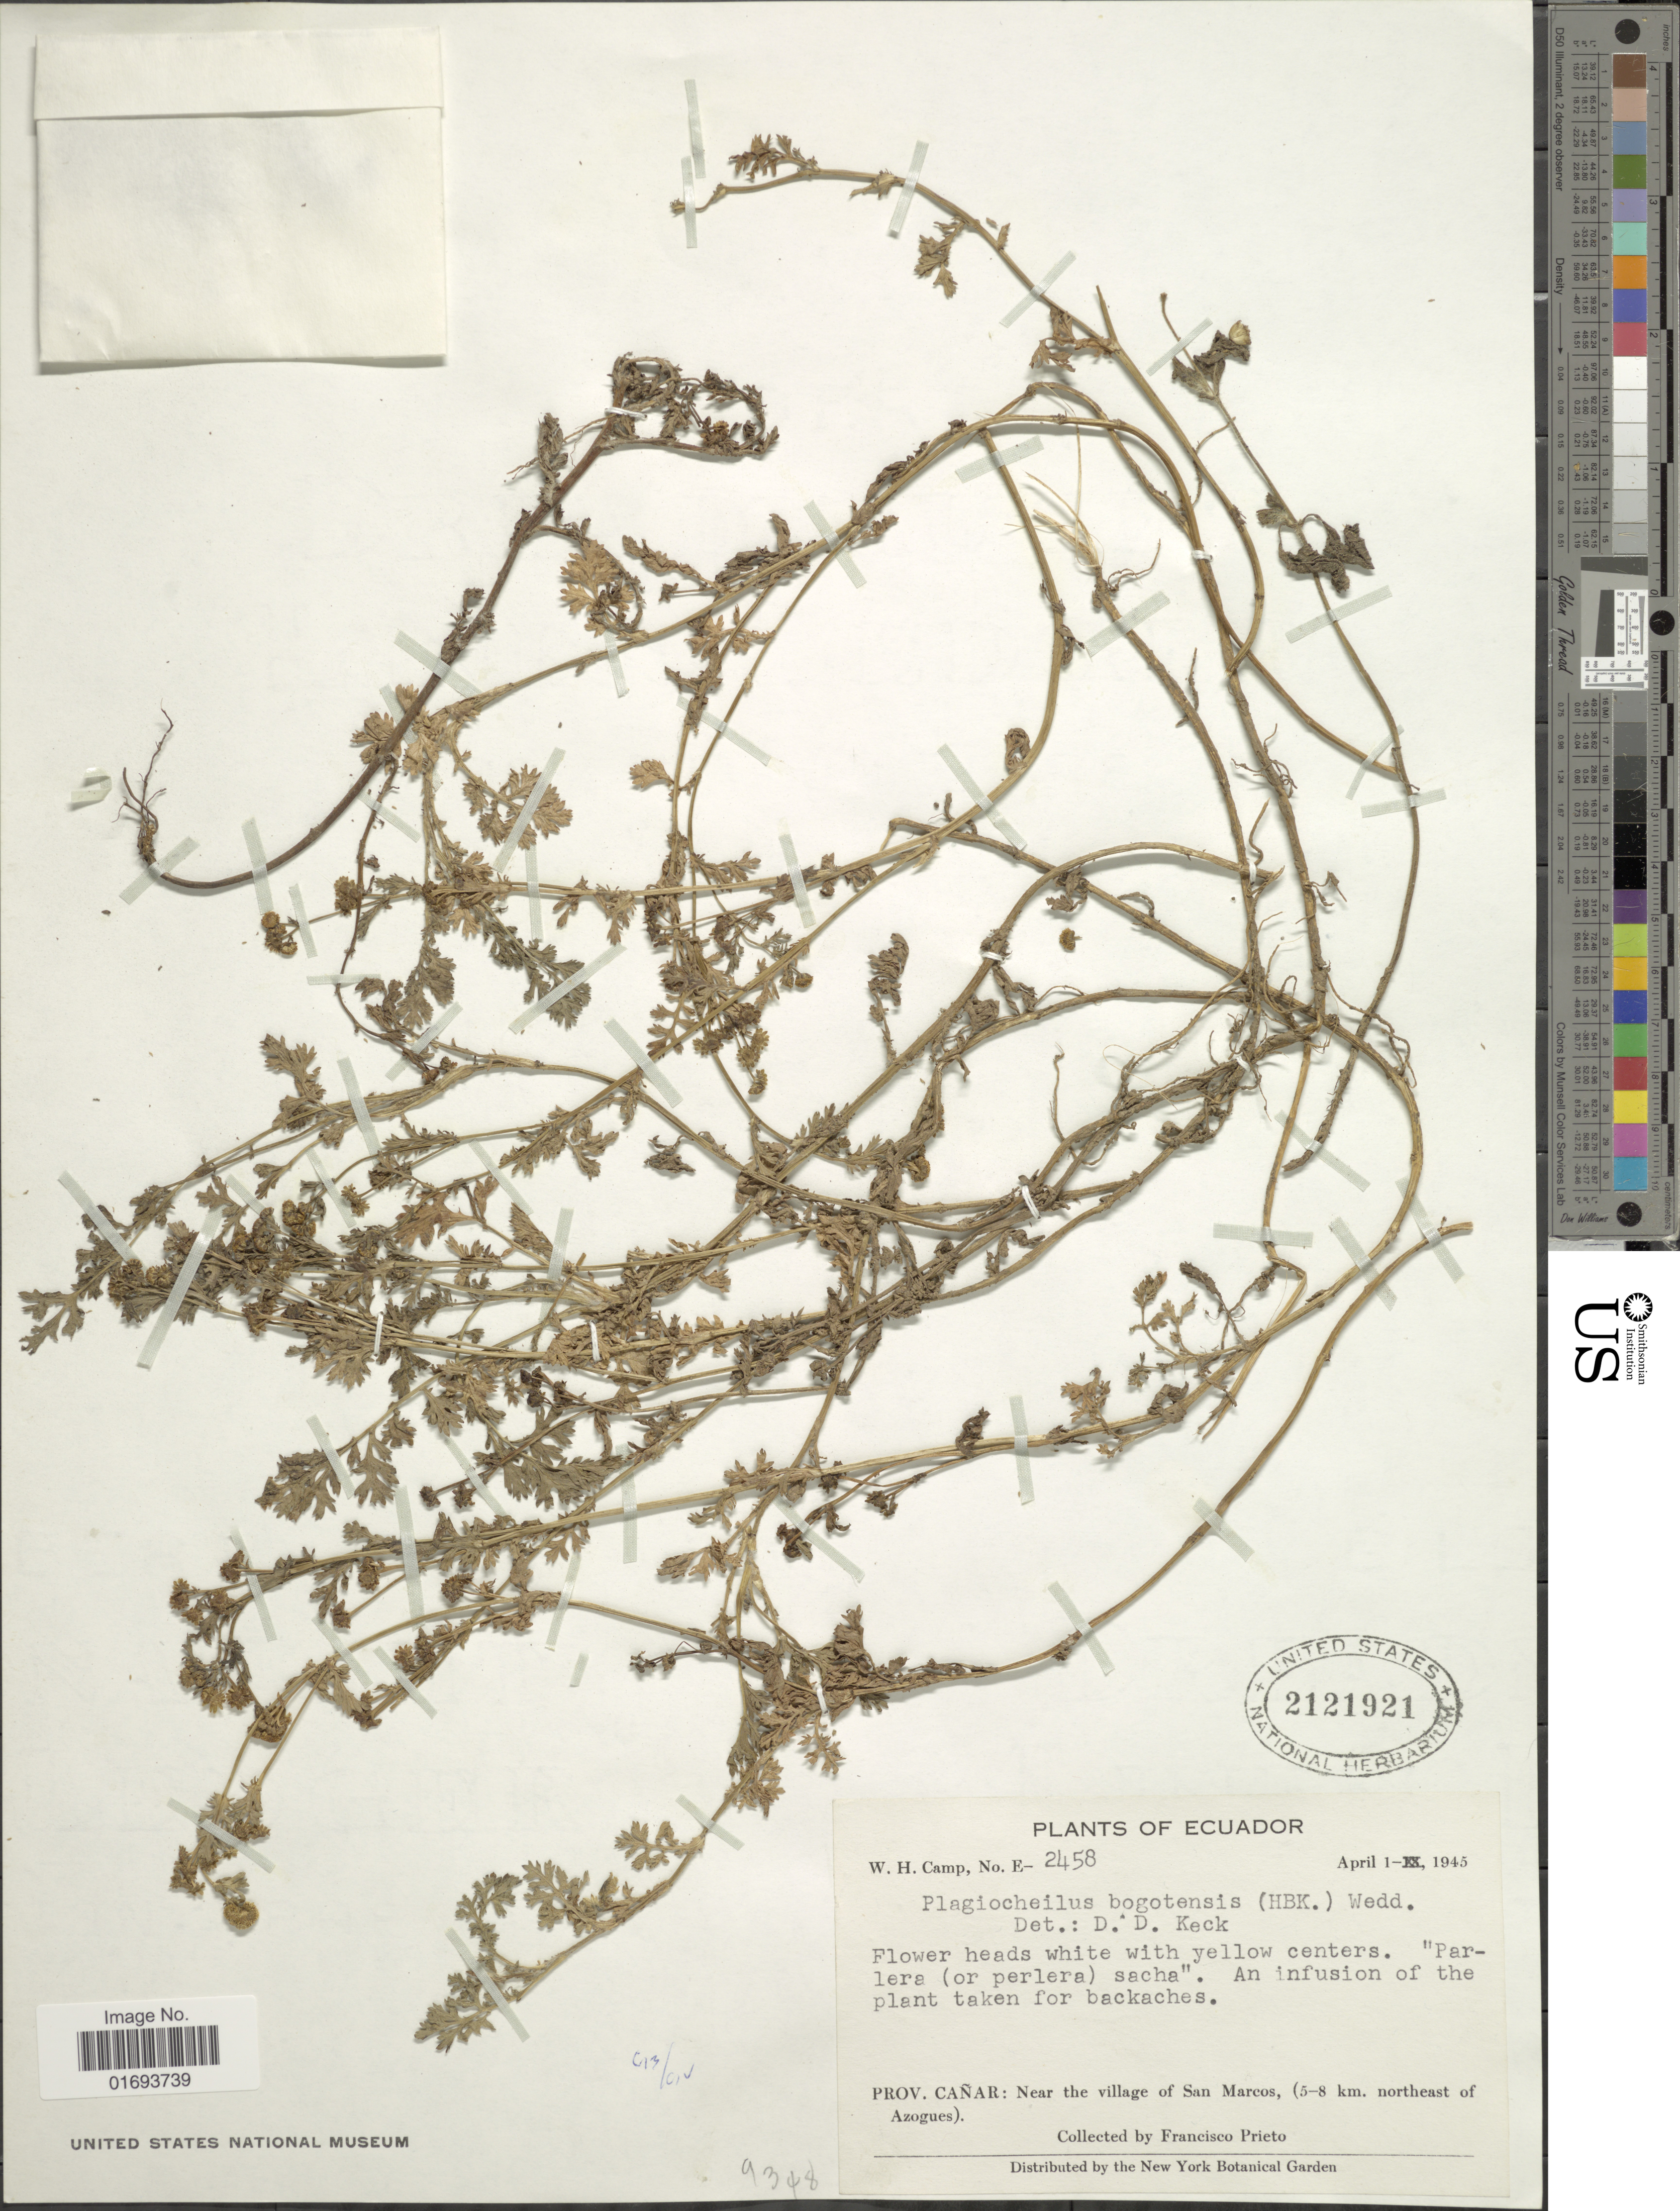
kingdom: Plantae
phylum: Tracheophyta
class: Magnoliopsida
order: Asterales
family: Asteraceae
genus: Plagiocheilus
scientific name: Plagiocheilus prostratus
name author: Benth.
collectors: W. H. Camp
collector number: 2458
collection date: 1945-04-01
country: Ecuador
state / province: Cañar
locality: Ecuador. Prov. Cañar: Near the village of San Marcos, (5-8 km. northeast of Azogues)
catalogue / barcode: US 2121921